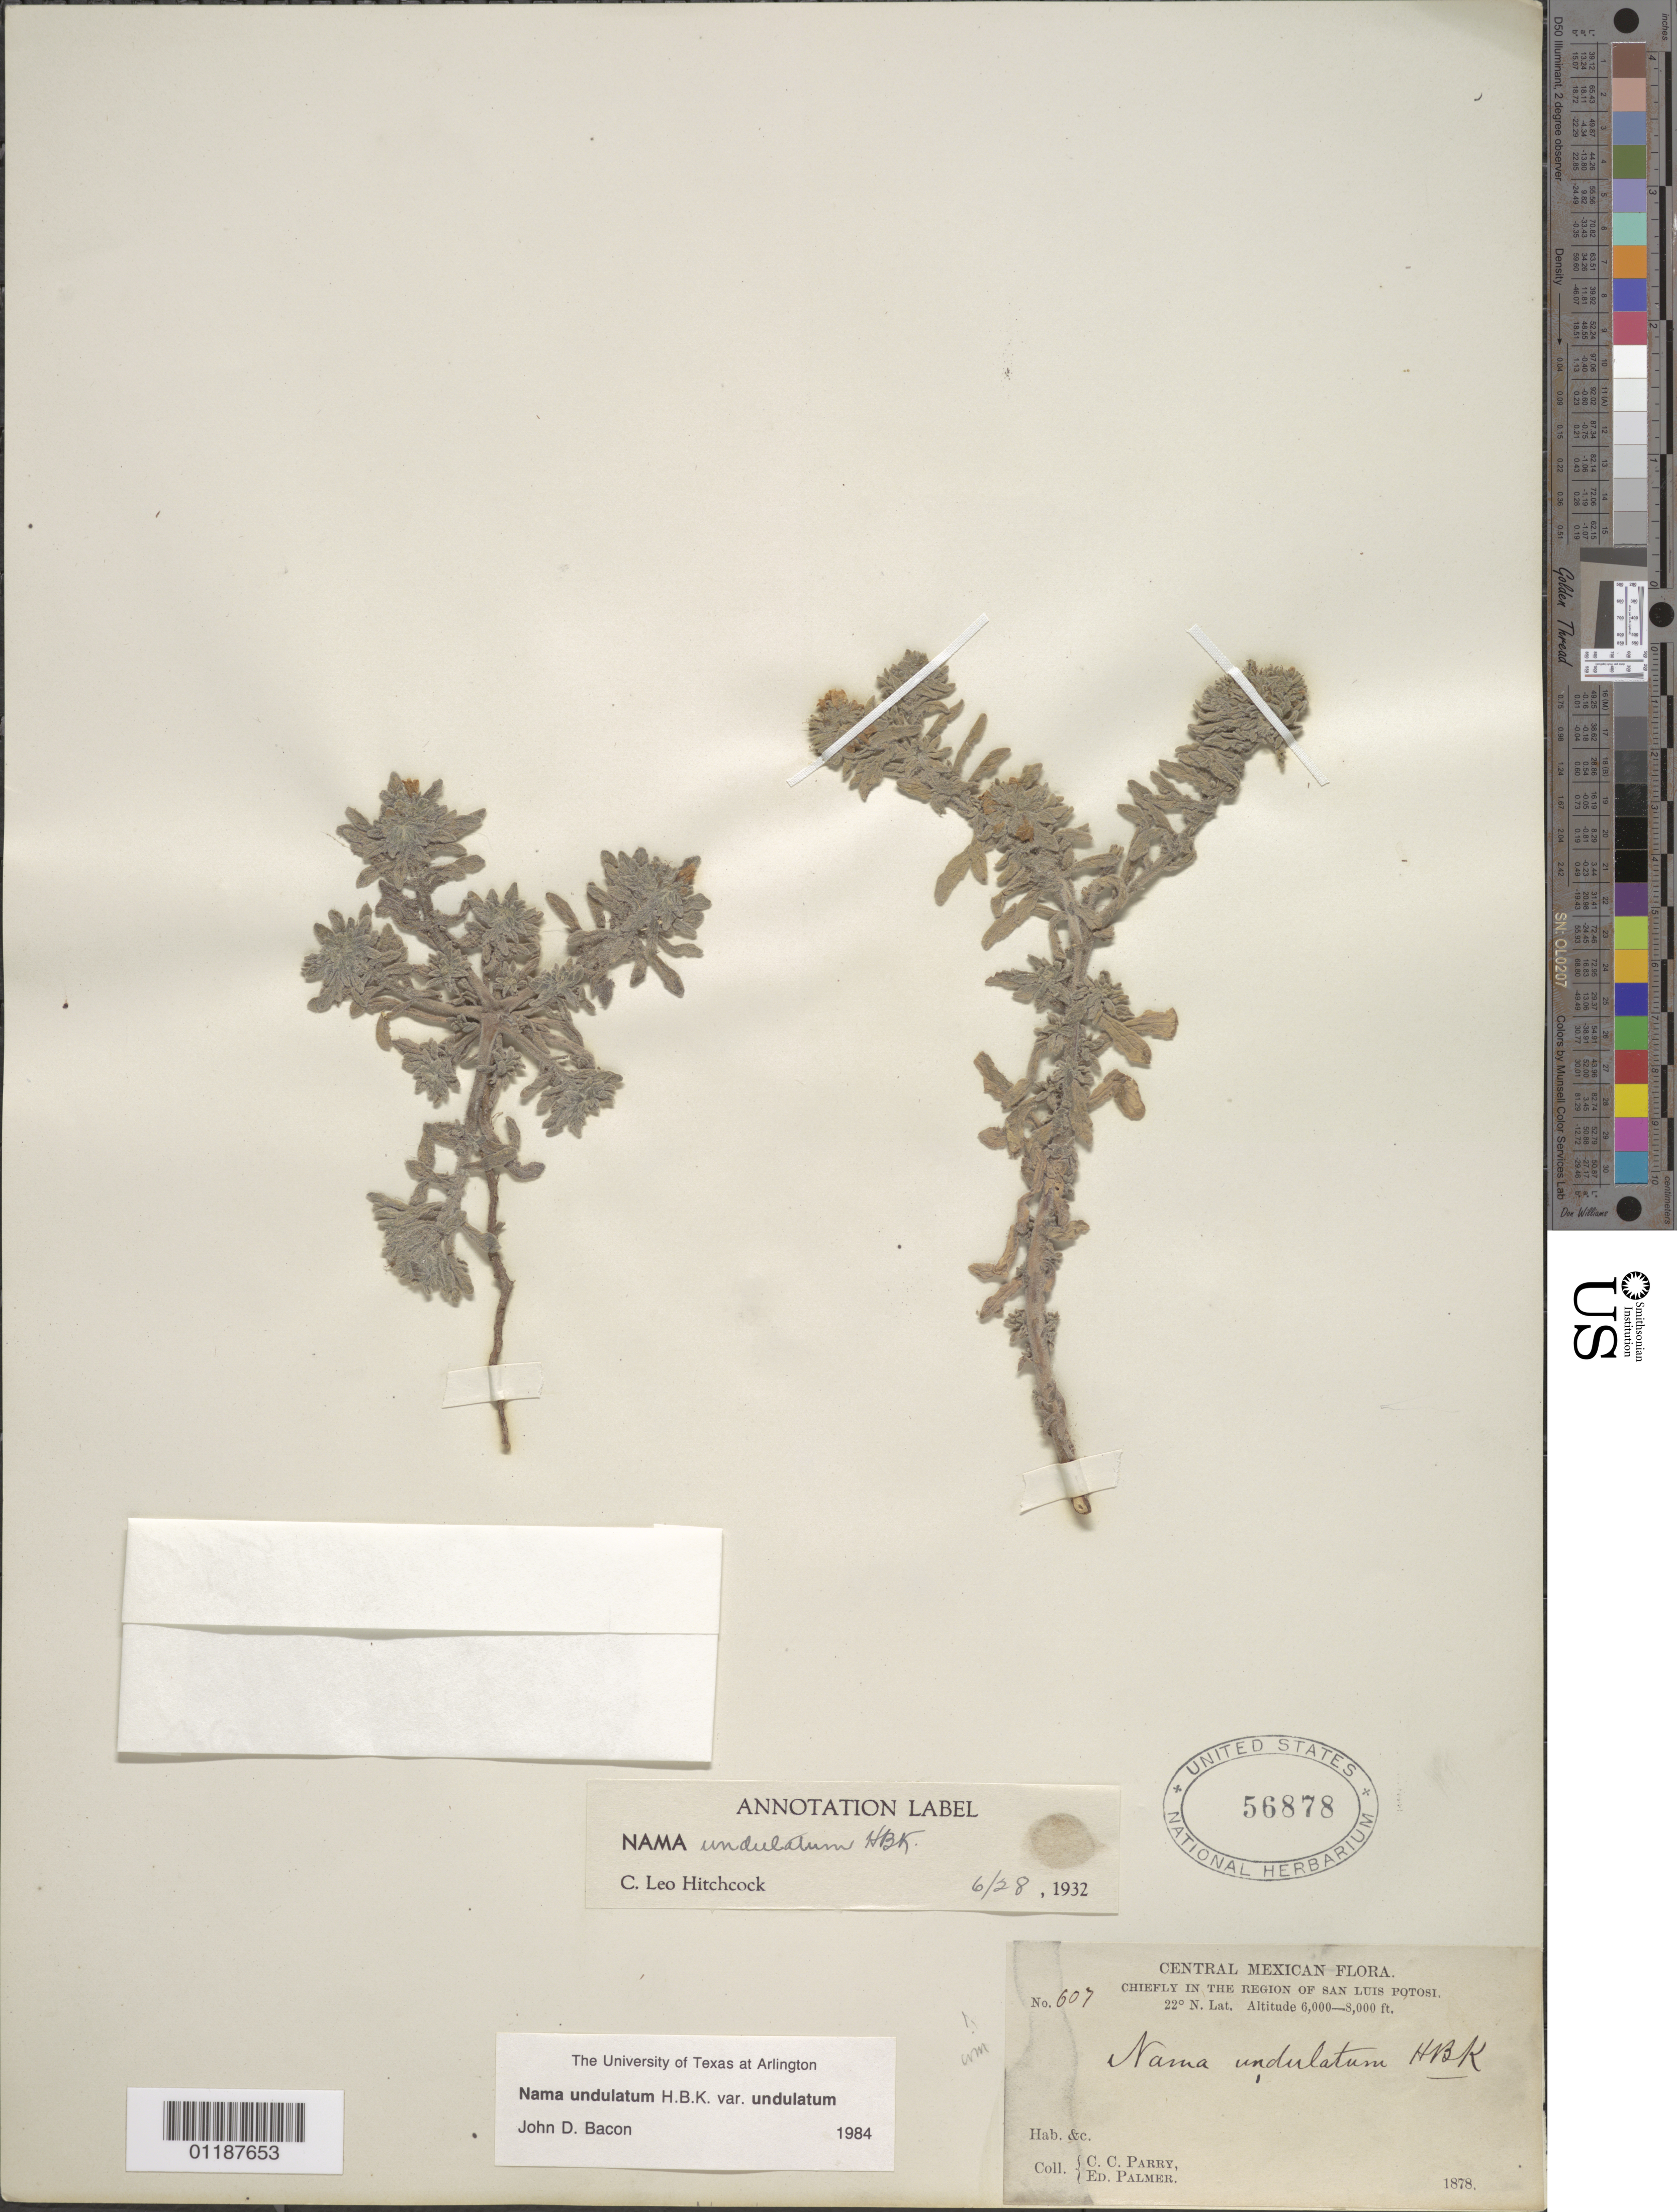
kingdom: Plantae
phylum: Tracheophyta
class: Magnoliopsida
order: Boraginales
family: Namaceae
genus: Nama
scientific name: Nama undulatum var. undulatum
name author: Kunth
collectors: C. C. Parry & E. Palmer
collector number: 607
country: Mexico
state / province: San Luis Potosí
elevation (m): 1829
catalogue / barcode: US 56878